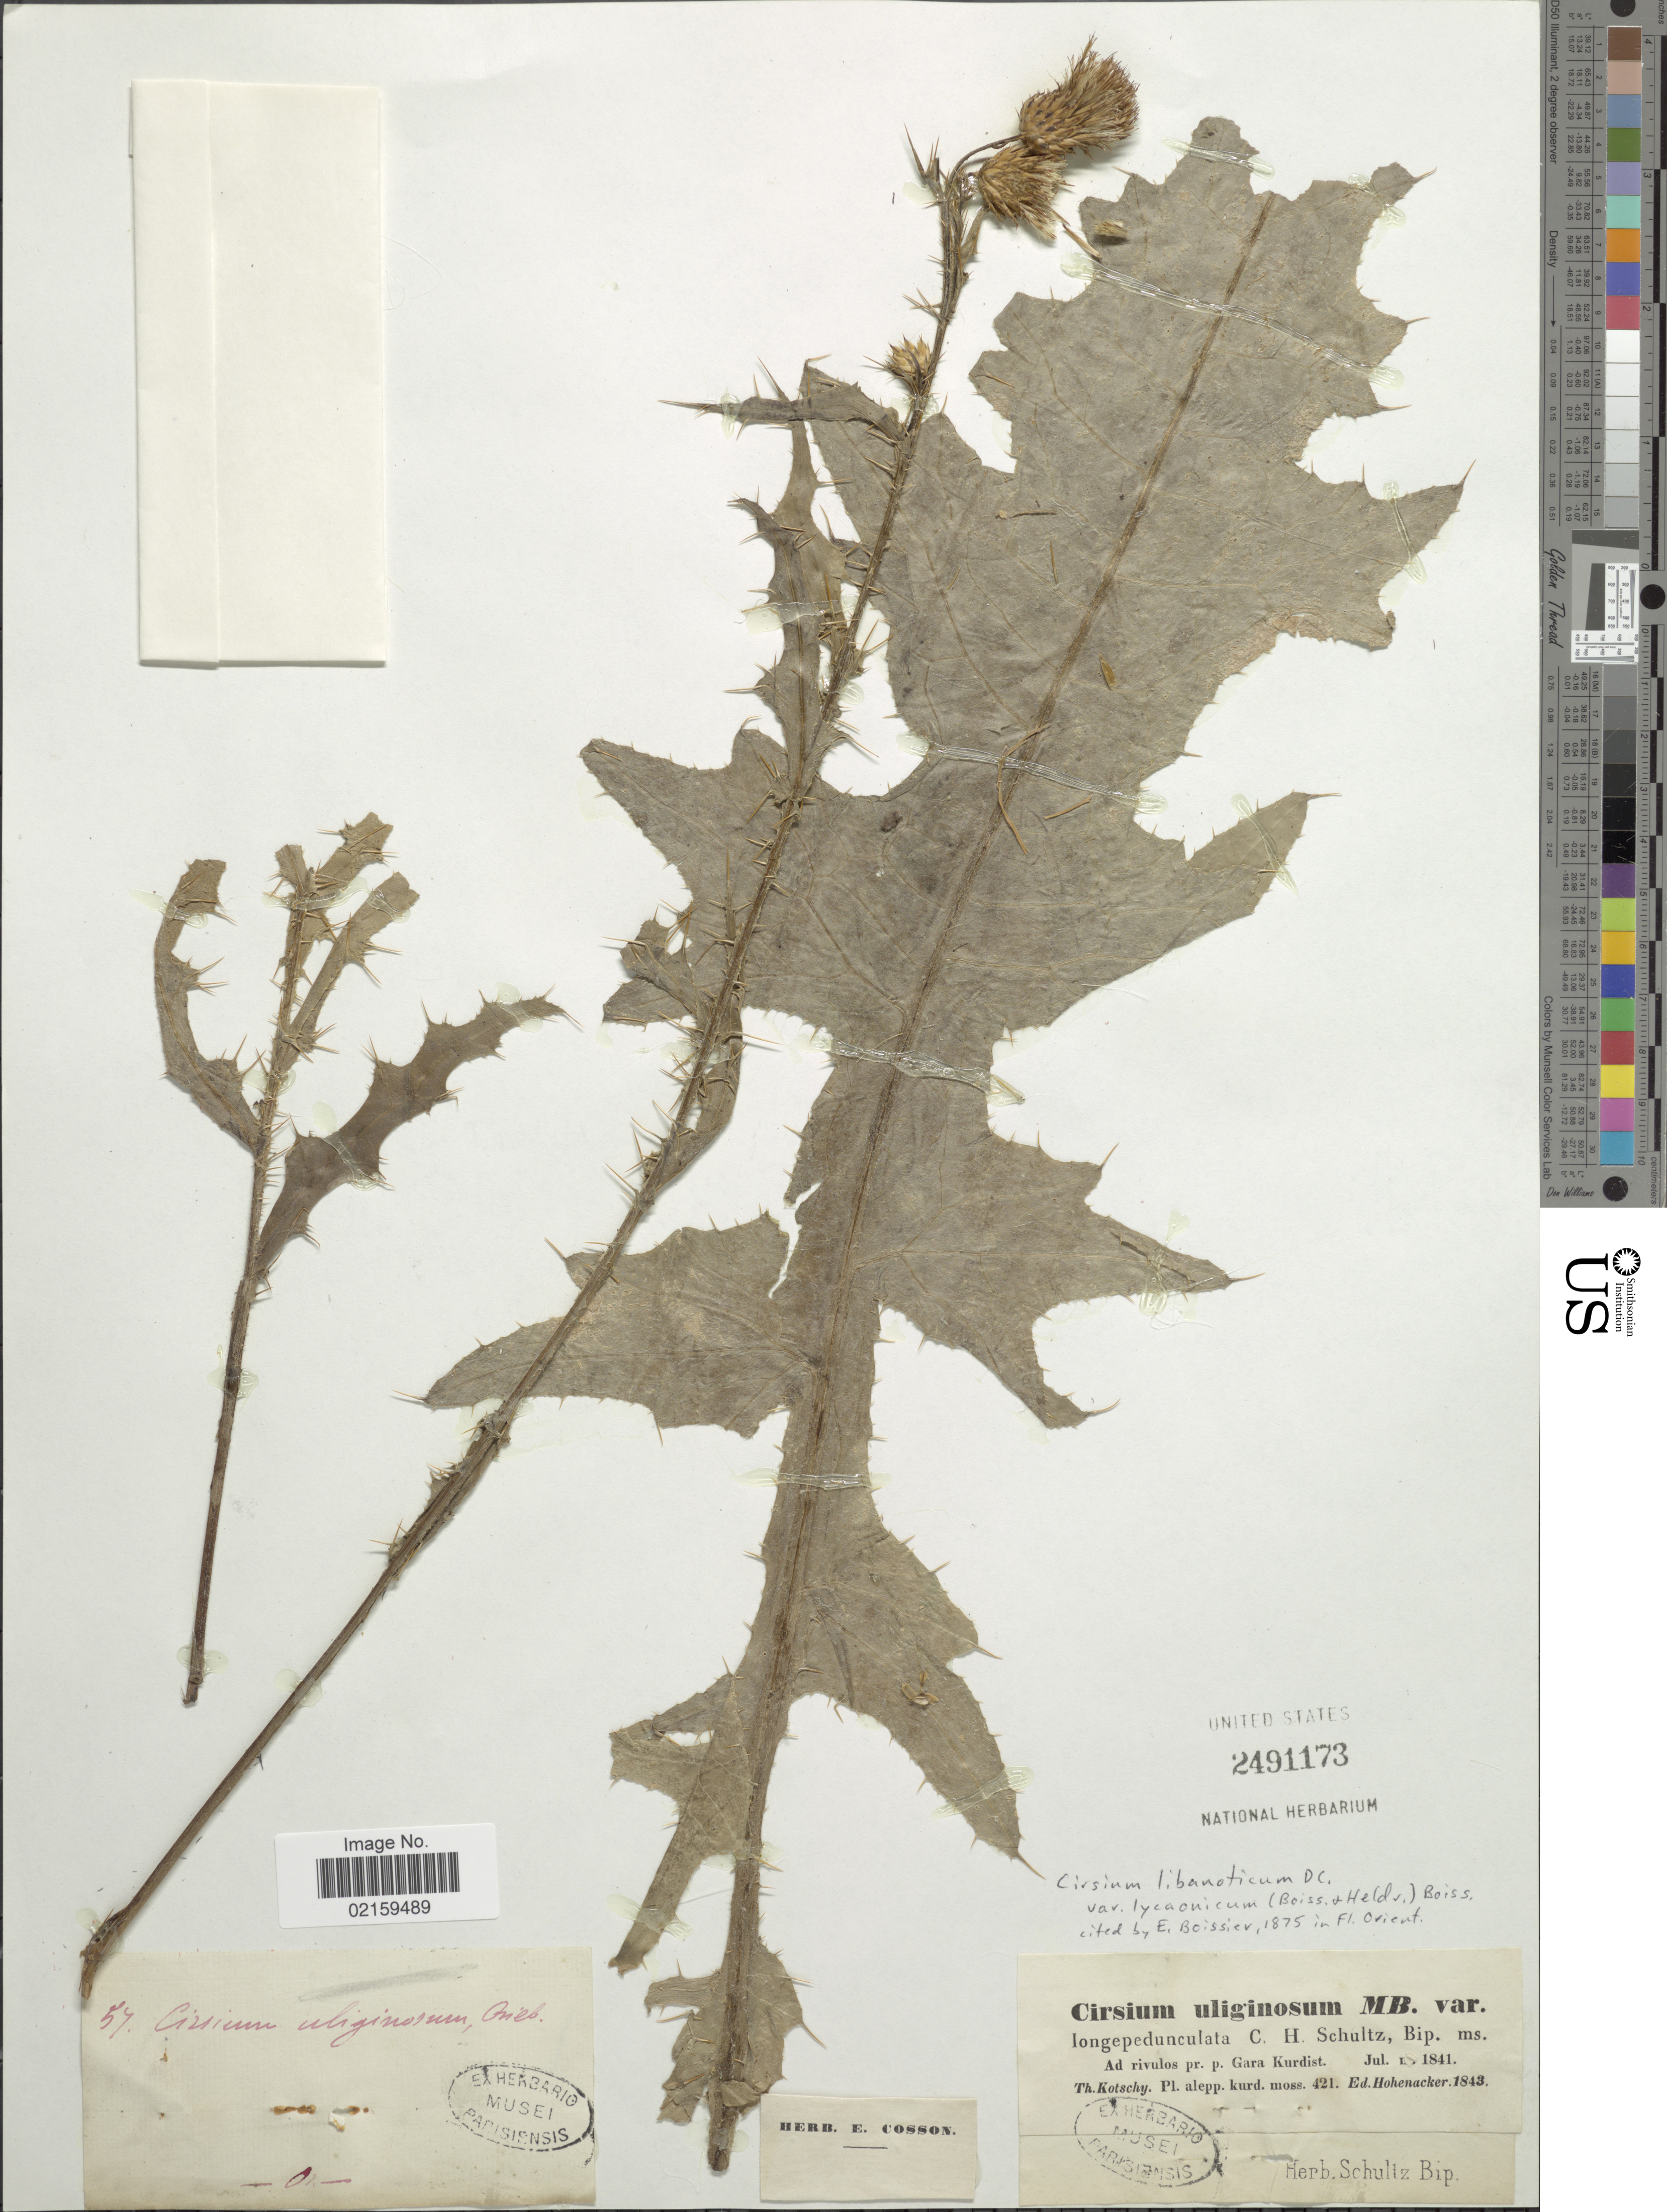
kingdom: Plantae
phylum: Tracheophyta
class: Magnoliopsida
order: Asterales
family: Asteraceae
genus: Cirsium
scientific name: Cirsium libanoticum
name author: DC.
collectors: K. G. Kotschy & E. Hohenacker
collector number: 421/1843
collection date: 1841-07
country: Iran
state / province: Kurdistan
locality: Ad rivulos pr. p. Gara Kurdist.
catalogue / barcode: US 2491173